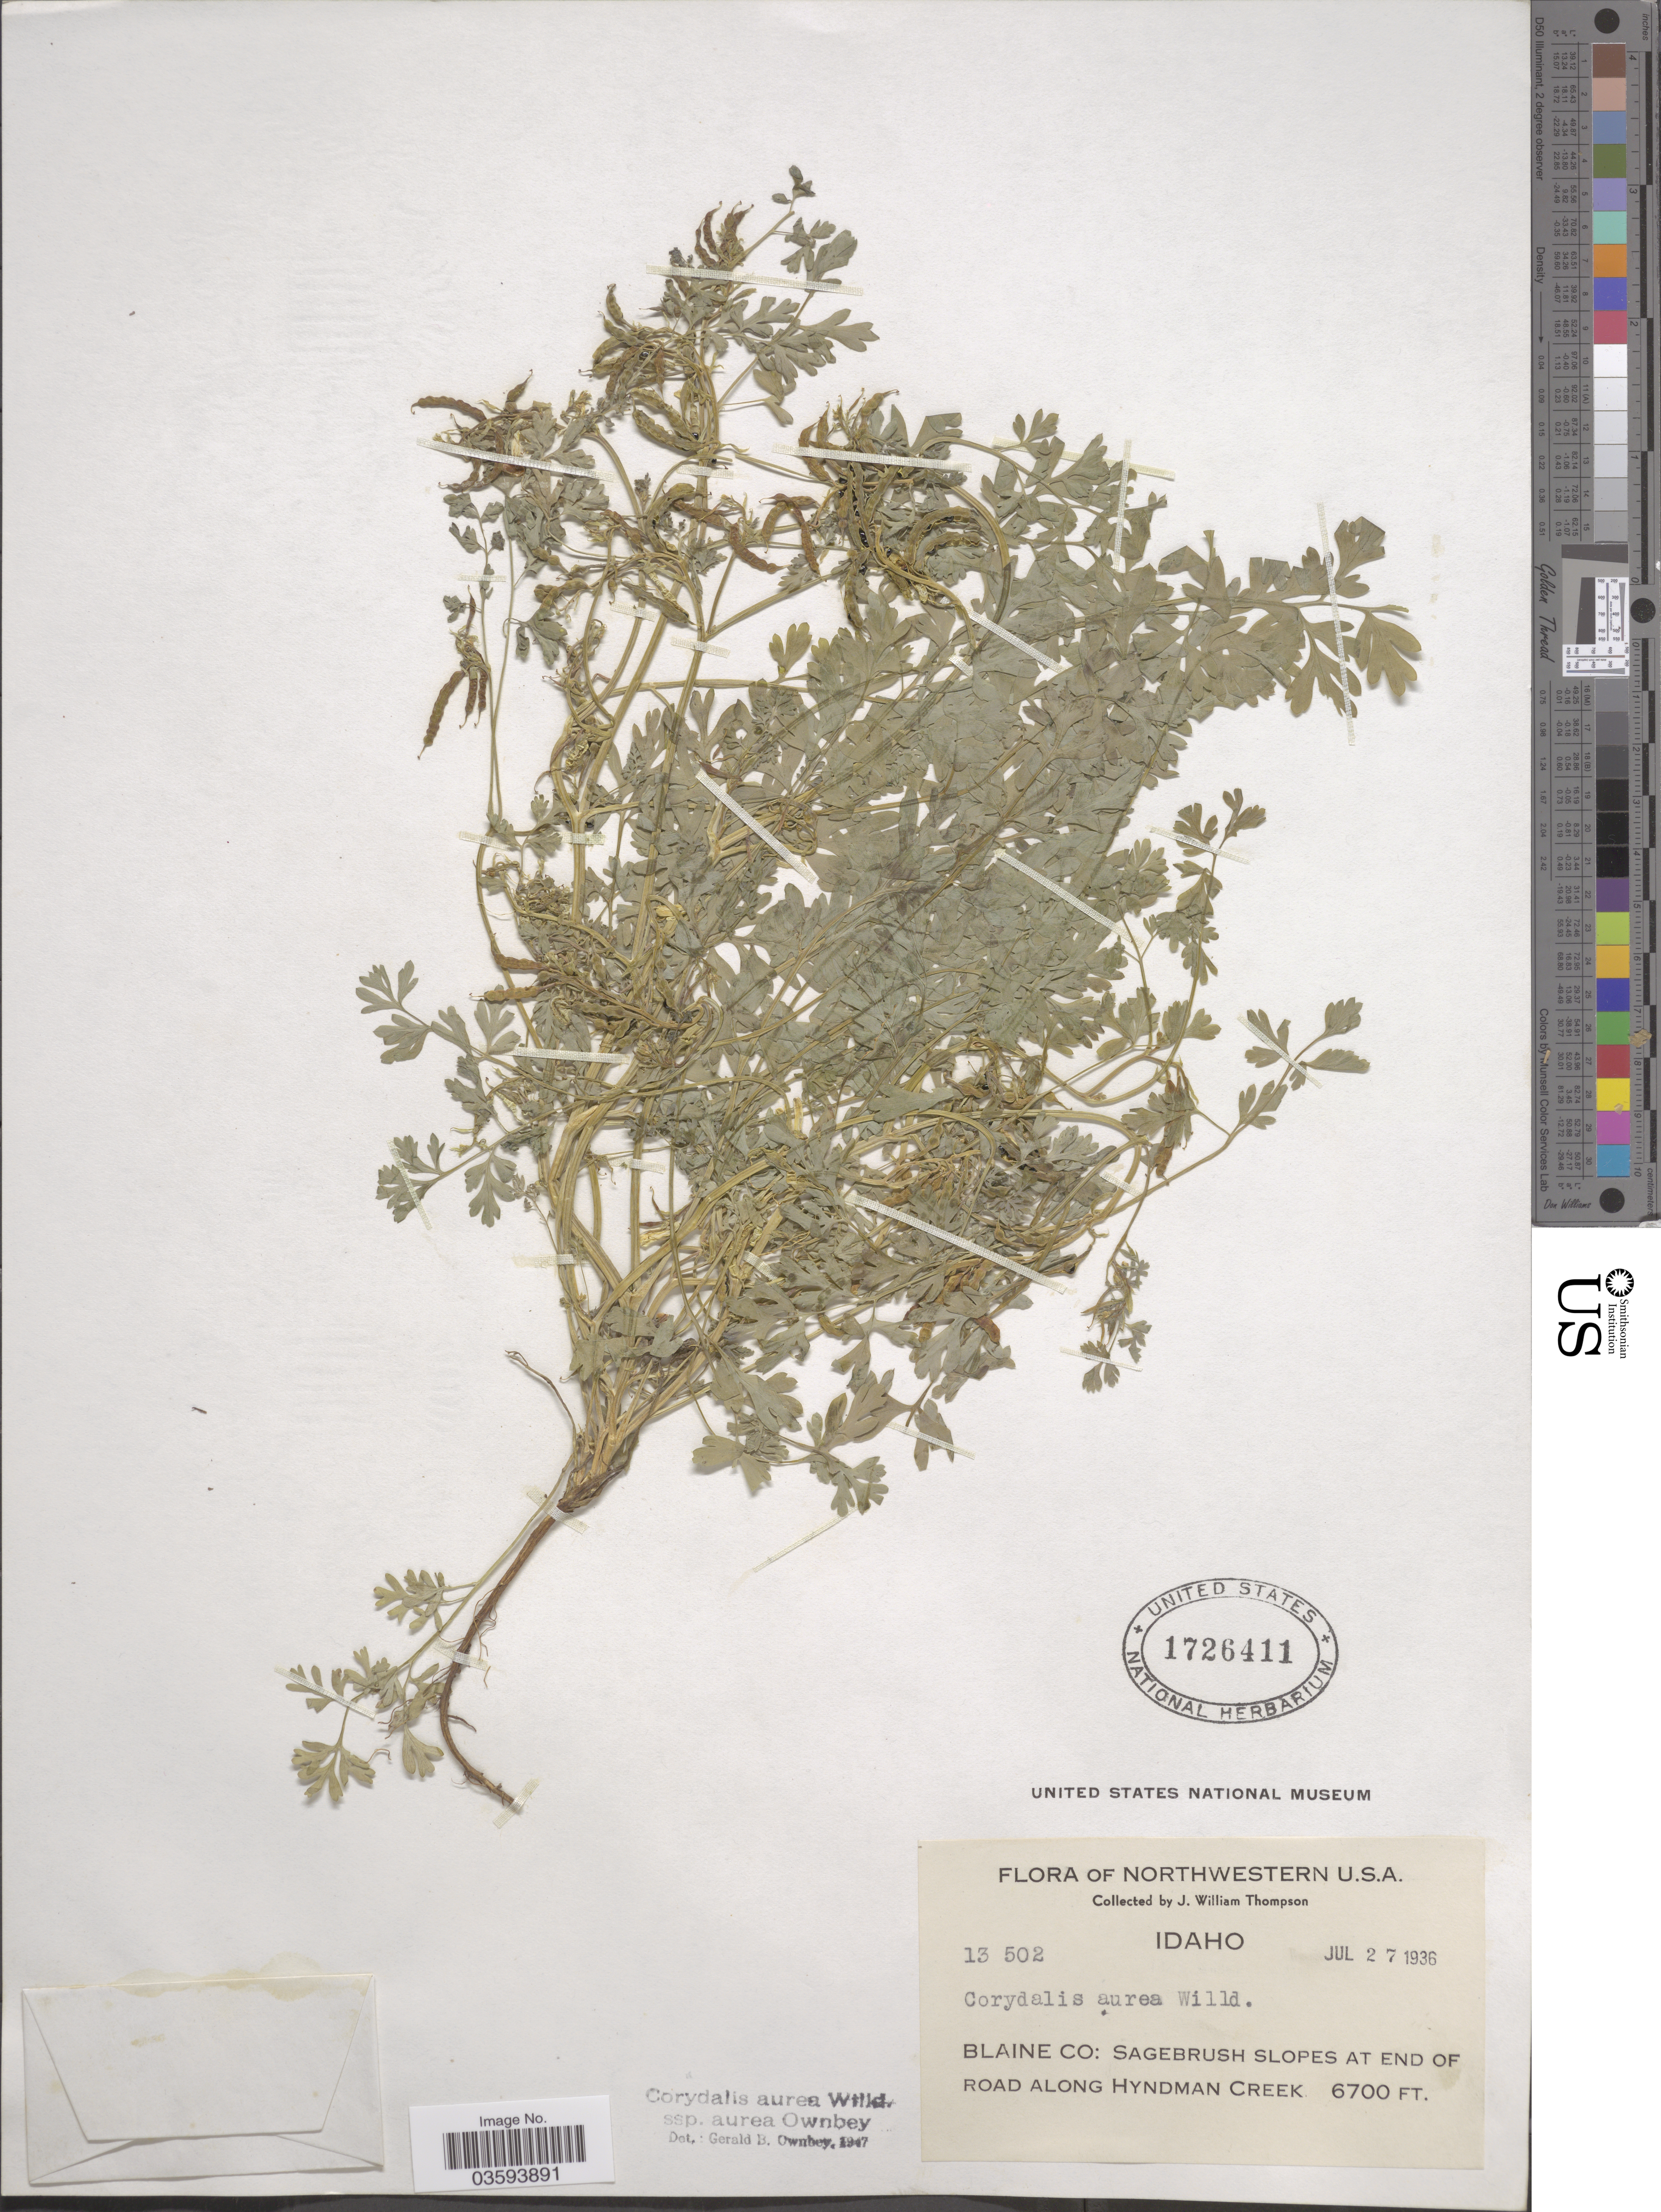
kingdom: Plantae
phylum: Tracheophyta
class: Magnoliopsida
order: Ranunculales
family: Papaveraceae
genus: Corydalis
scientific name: Corydalis aurea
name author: Willd.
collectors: J. W. Thompson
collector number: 13502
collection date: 1936-07-27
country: United States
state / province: Idaho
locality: Blaine Co: Sagebrush slopes at end of road along Hyndman Creek.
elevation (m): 2042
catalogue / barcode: US 1726411